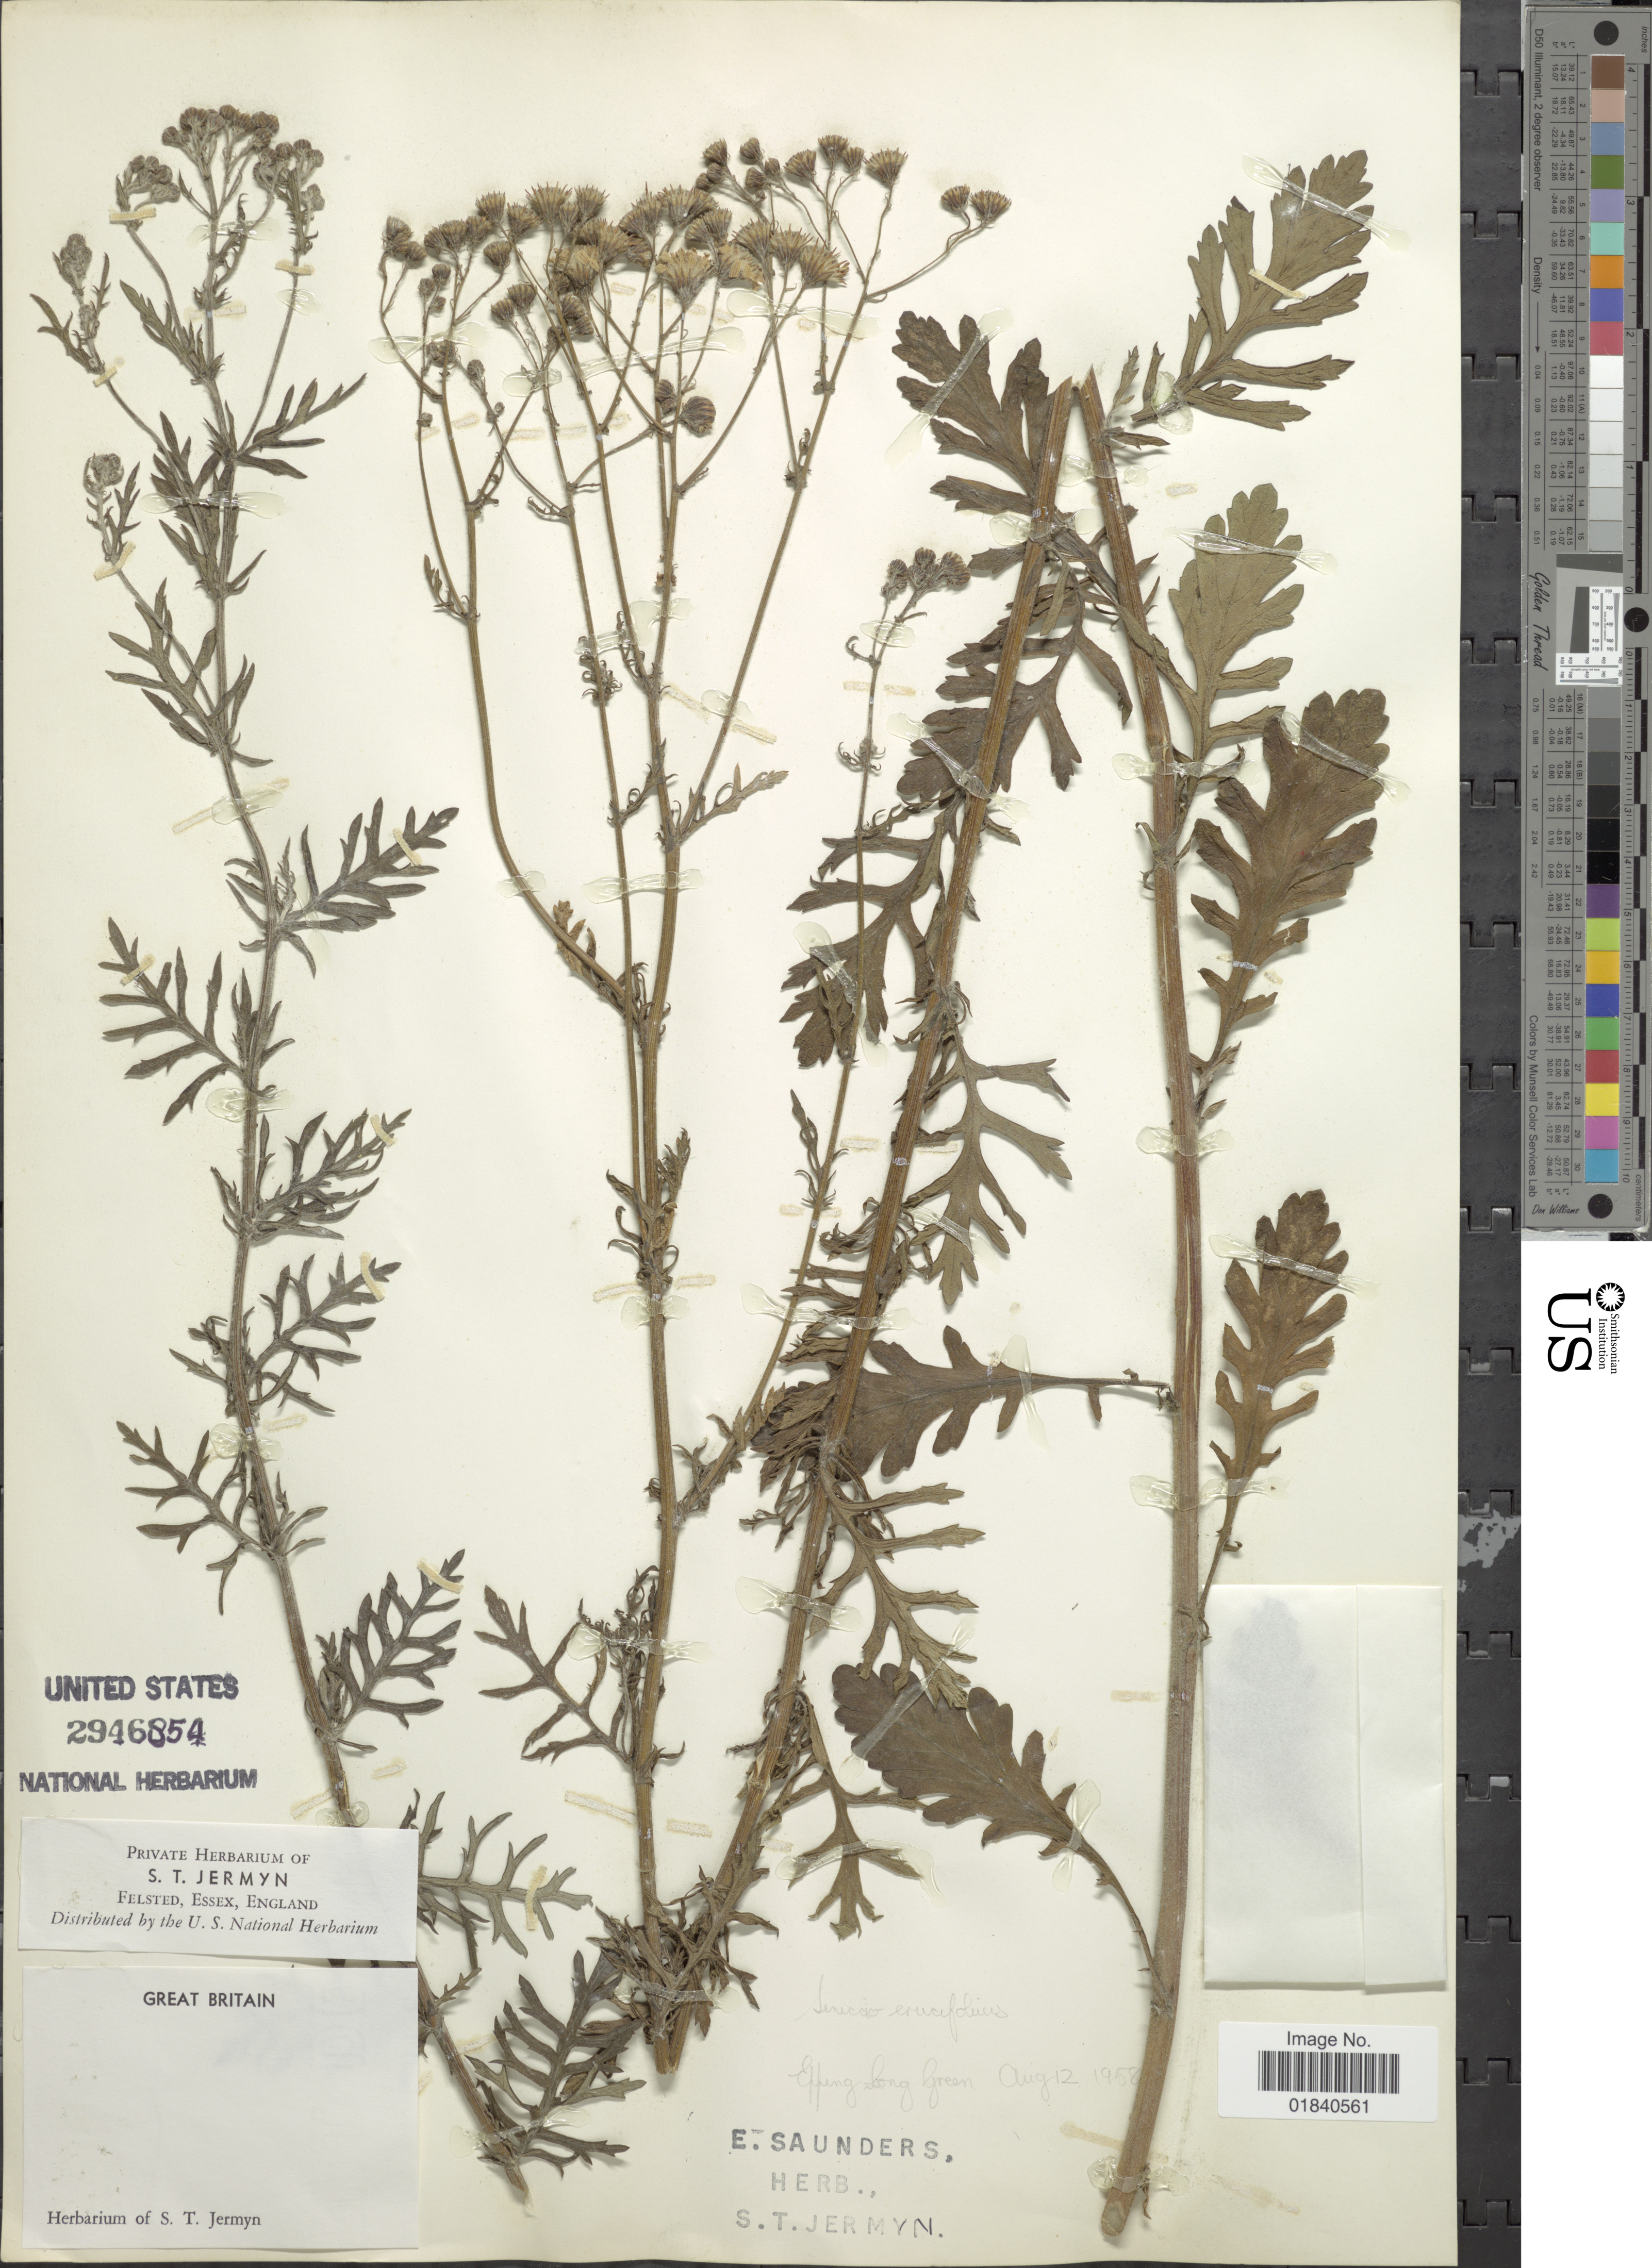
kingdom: Plantae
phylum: Tracheophyta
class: Magnoliopsida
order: Asterales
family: Asteraceae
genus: Jacobaea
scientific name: Jacobaea erucifolia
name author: (L.) G. Gaertn. et al.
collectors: E. Saunders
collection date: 1958-08-12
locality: Eppeng Long Green [unsure placement]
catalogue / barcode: US 2946854